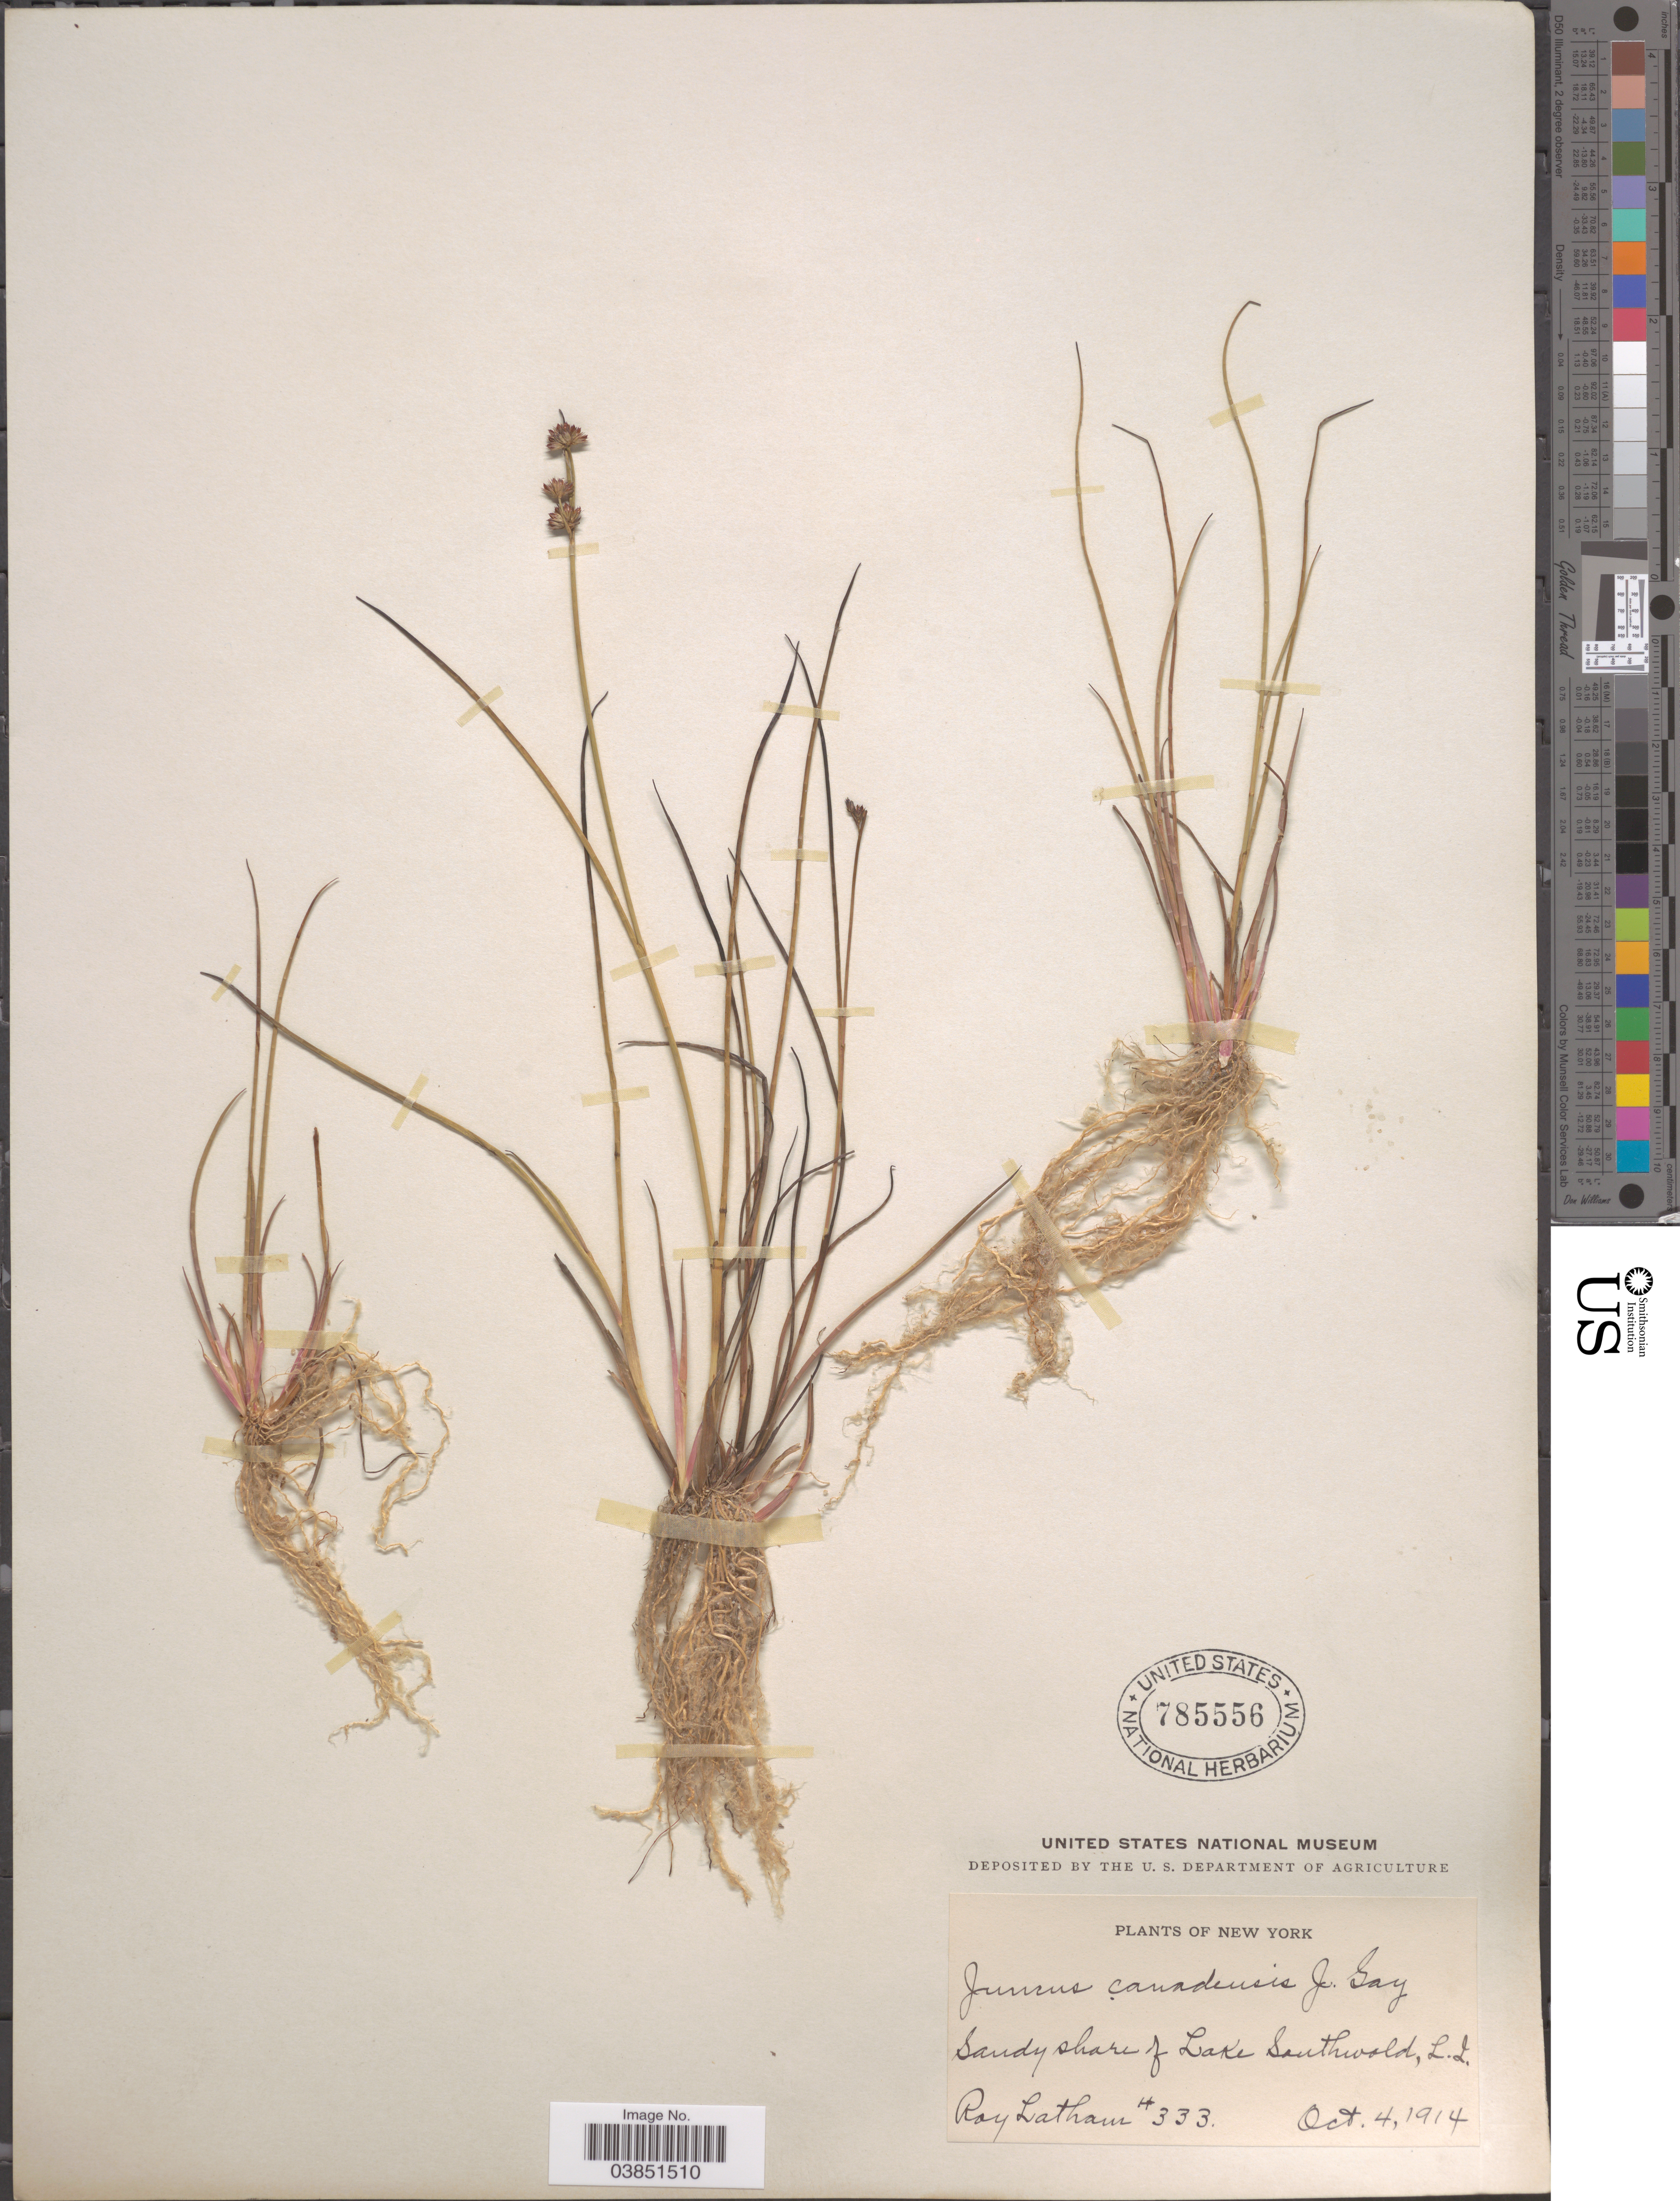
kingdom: Plantae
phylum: Tracheophyta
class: Liliopsida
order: Poales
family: Juncaceae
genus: Juncus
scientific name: Juncus canadensis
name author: J. Gay ex Laharpe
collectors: R. Latham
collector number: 333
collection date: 1914-10-04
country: United States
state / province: New York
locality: Sandy shore of Lake Southwold, L.I.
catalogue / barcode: US 785556